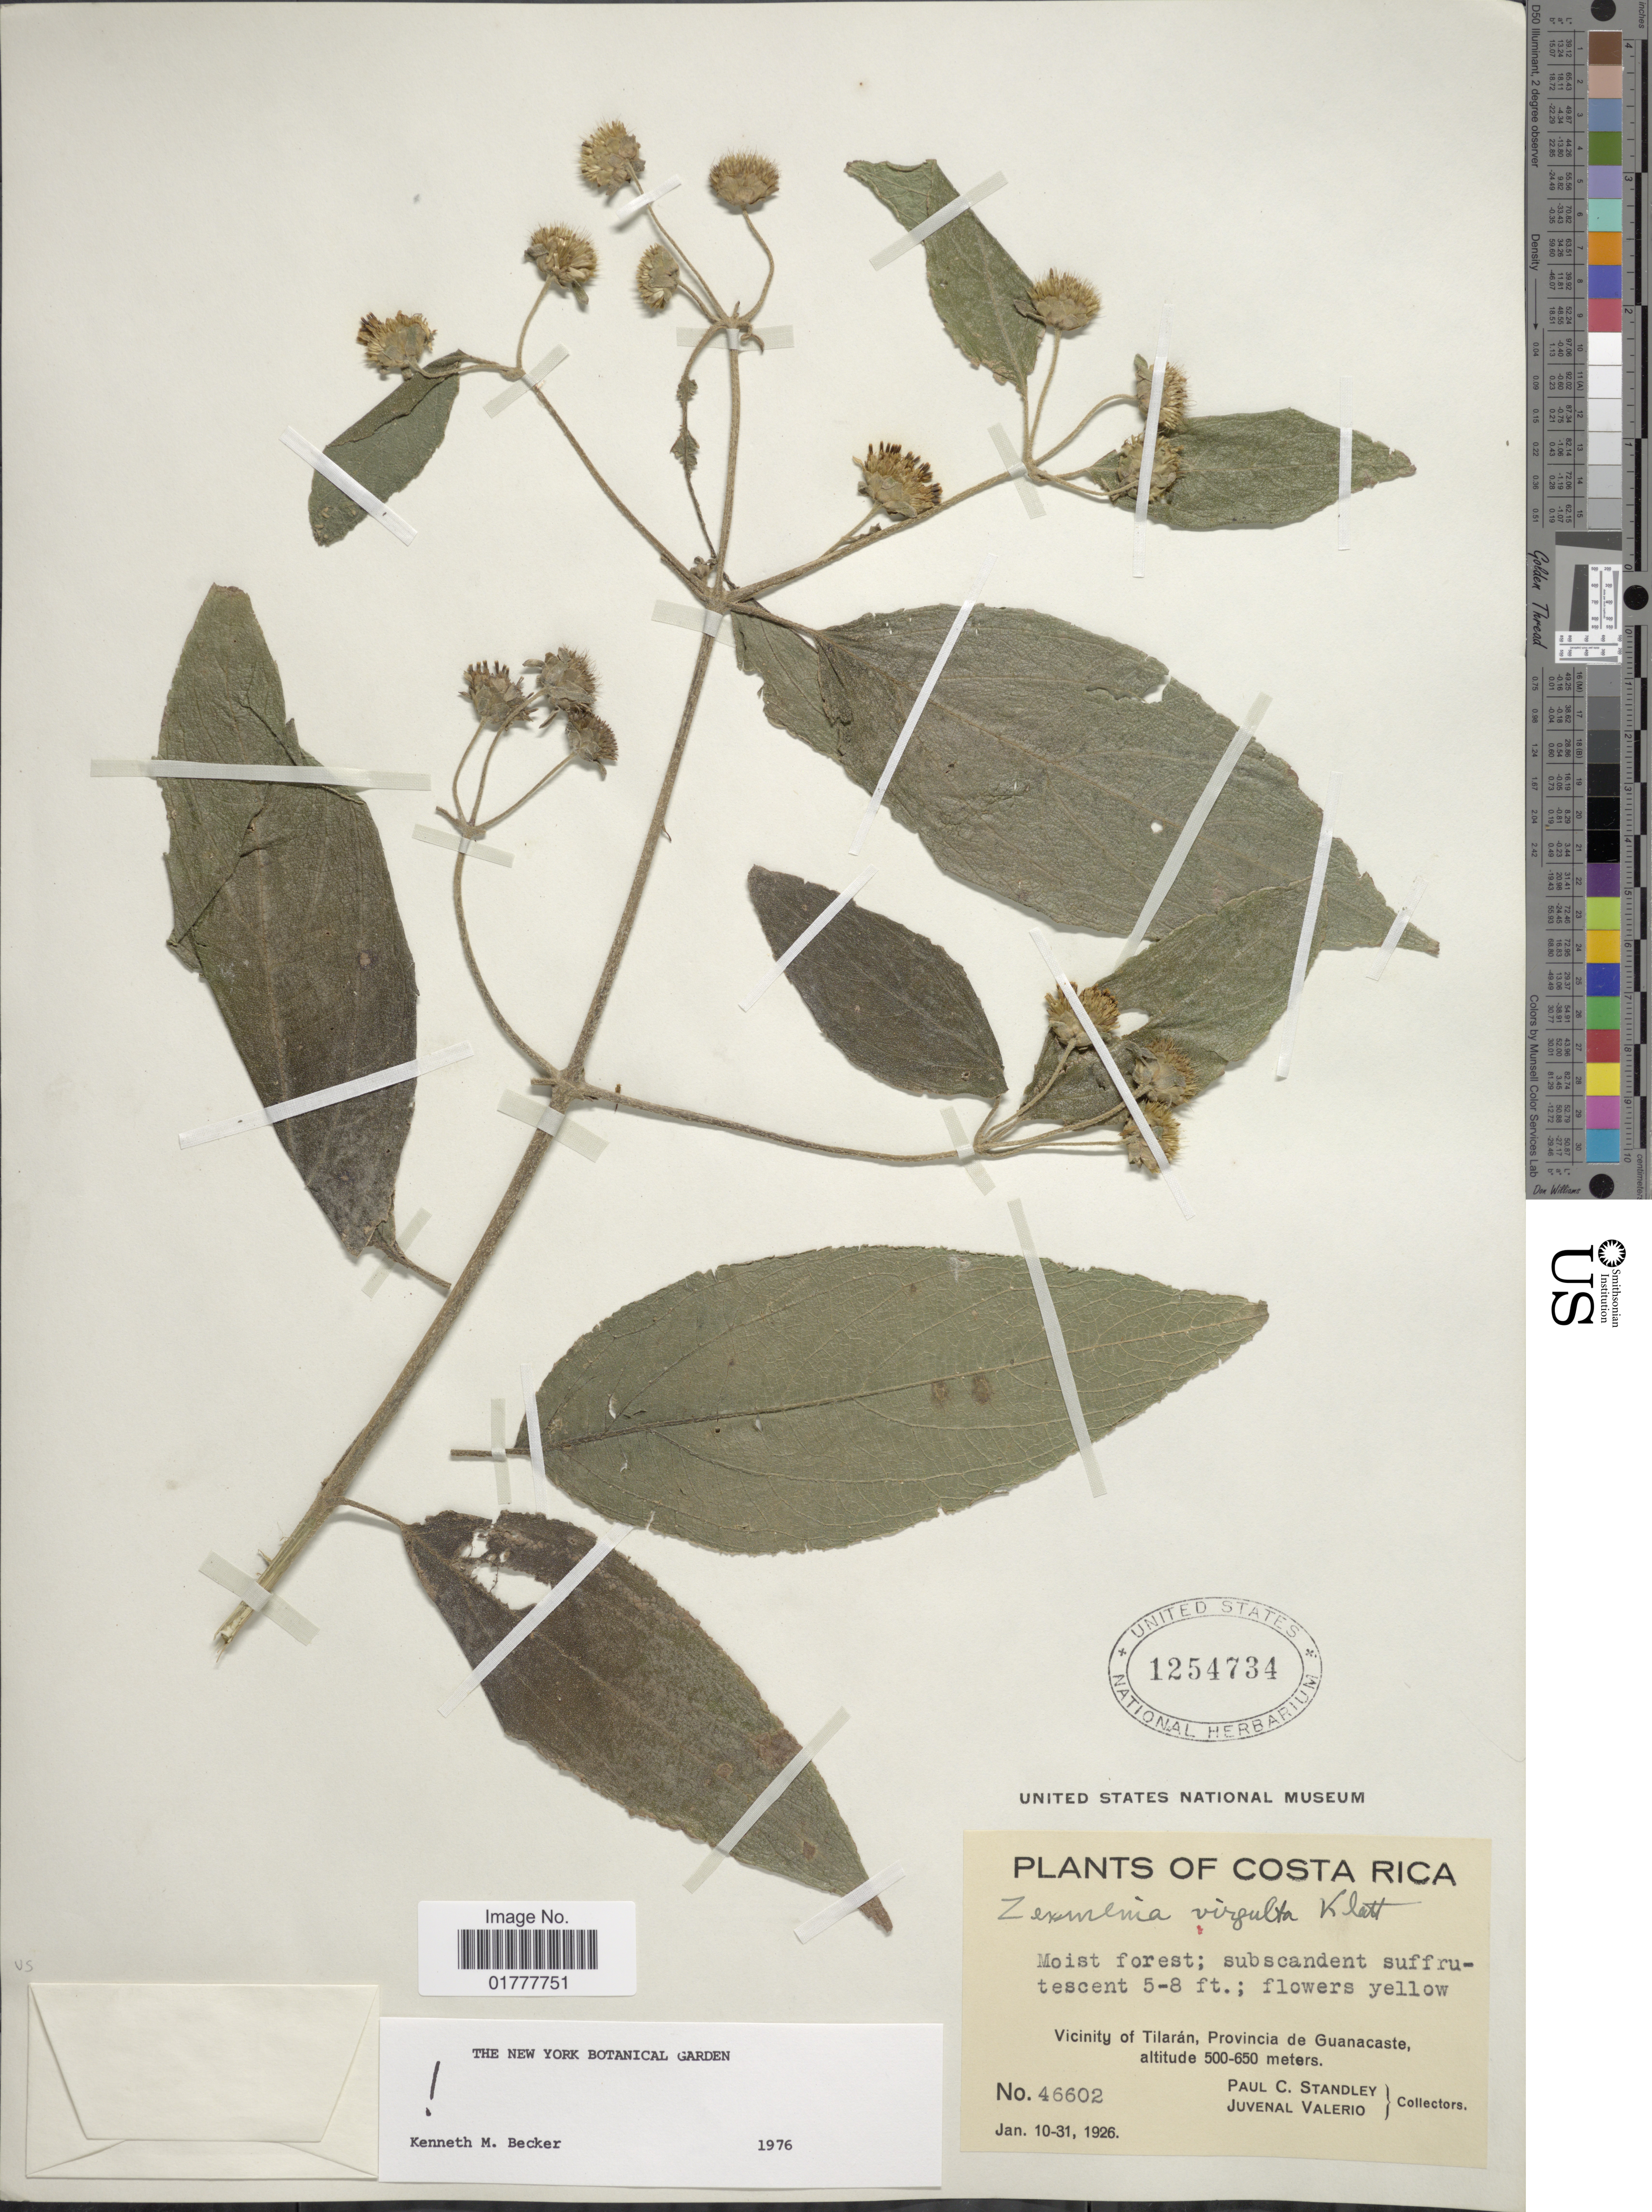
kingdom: Plantae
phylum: Tracheophyta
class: Magnoliopsida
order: Asterales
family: Asteraceae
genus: Zexmenia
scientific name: Zexmenia virgulta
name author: Klatt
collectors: P. C. Standley & J. Valerio R.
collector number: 46602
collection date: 1926-01-10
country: Costa Rica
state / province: Guanacaste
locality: Vicinity of Tilaran, Provincia de Guanacaste.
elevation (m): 500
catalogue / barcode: US 1254734